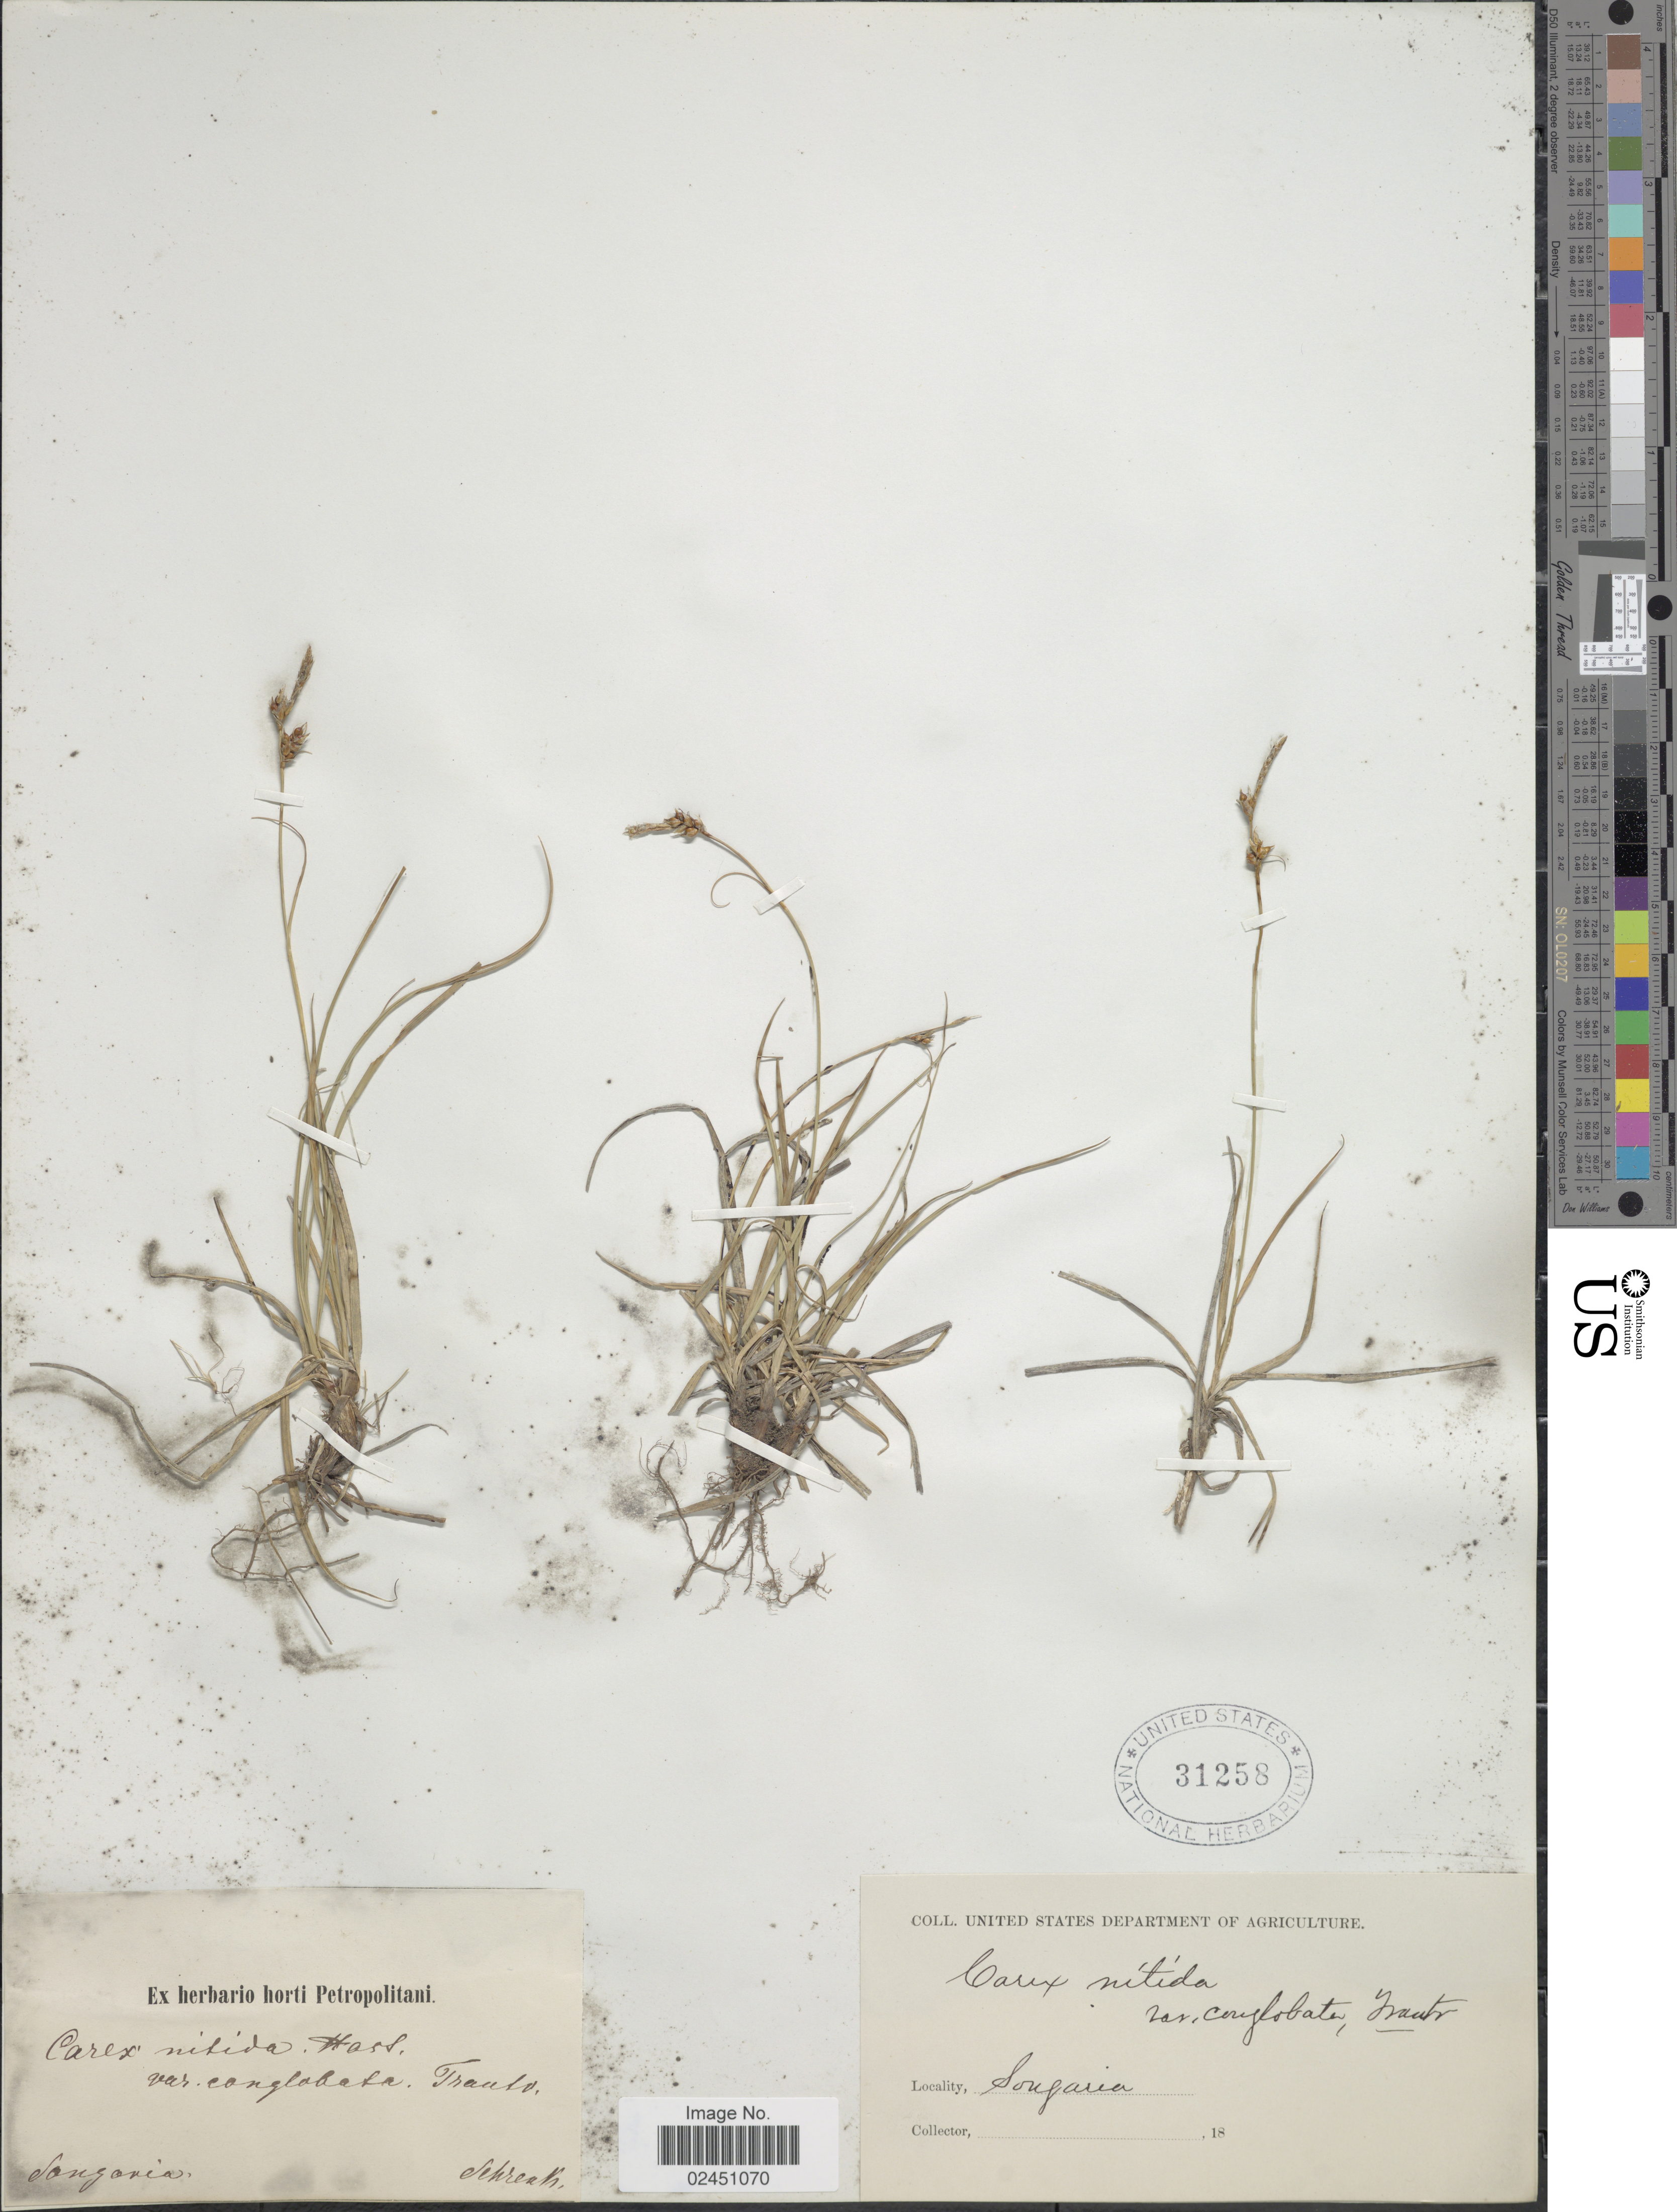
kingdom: Plantae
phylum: Tracheophyta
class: Liliopsida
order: Poales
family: Cyperaceae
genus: Carex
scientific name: Carex liparocarpos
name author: Gaudin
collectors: A.G. Schrenk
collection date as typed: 18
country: Kazakhstan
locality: Songoria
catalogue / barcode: US 31258